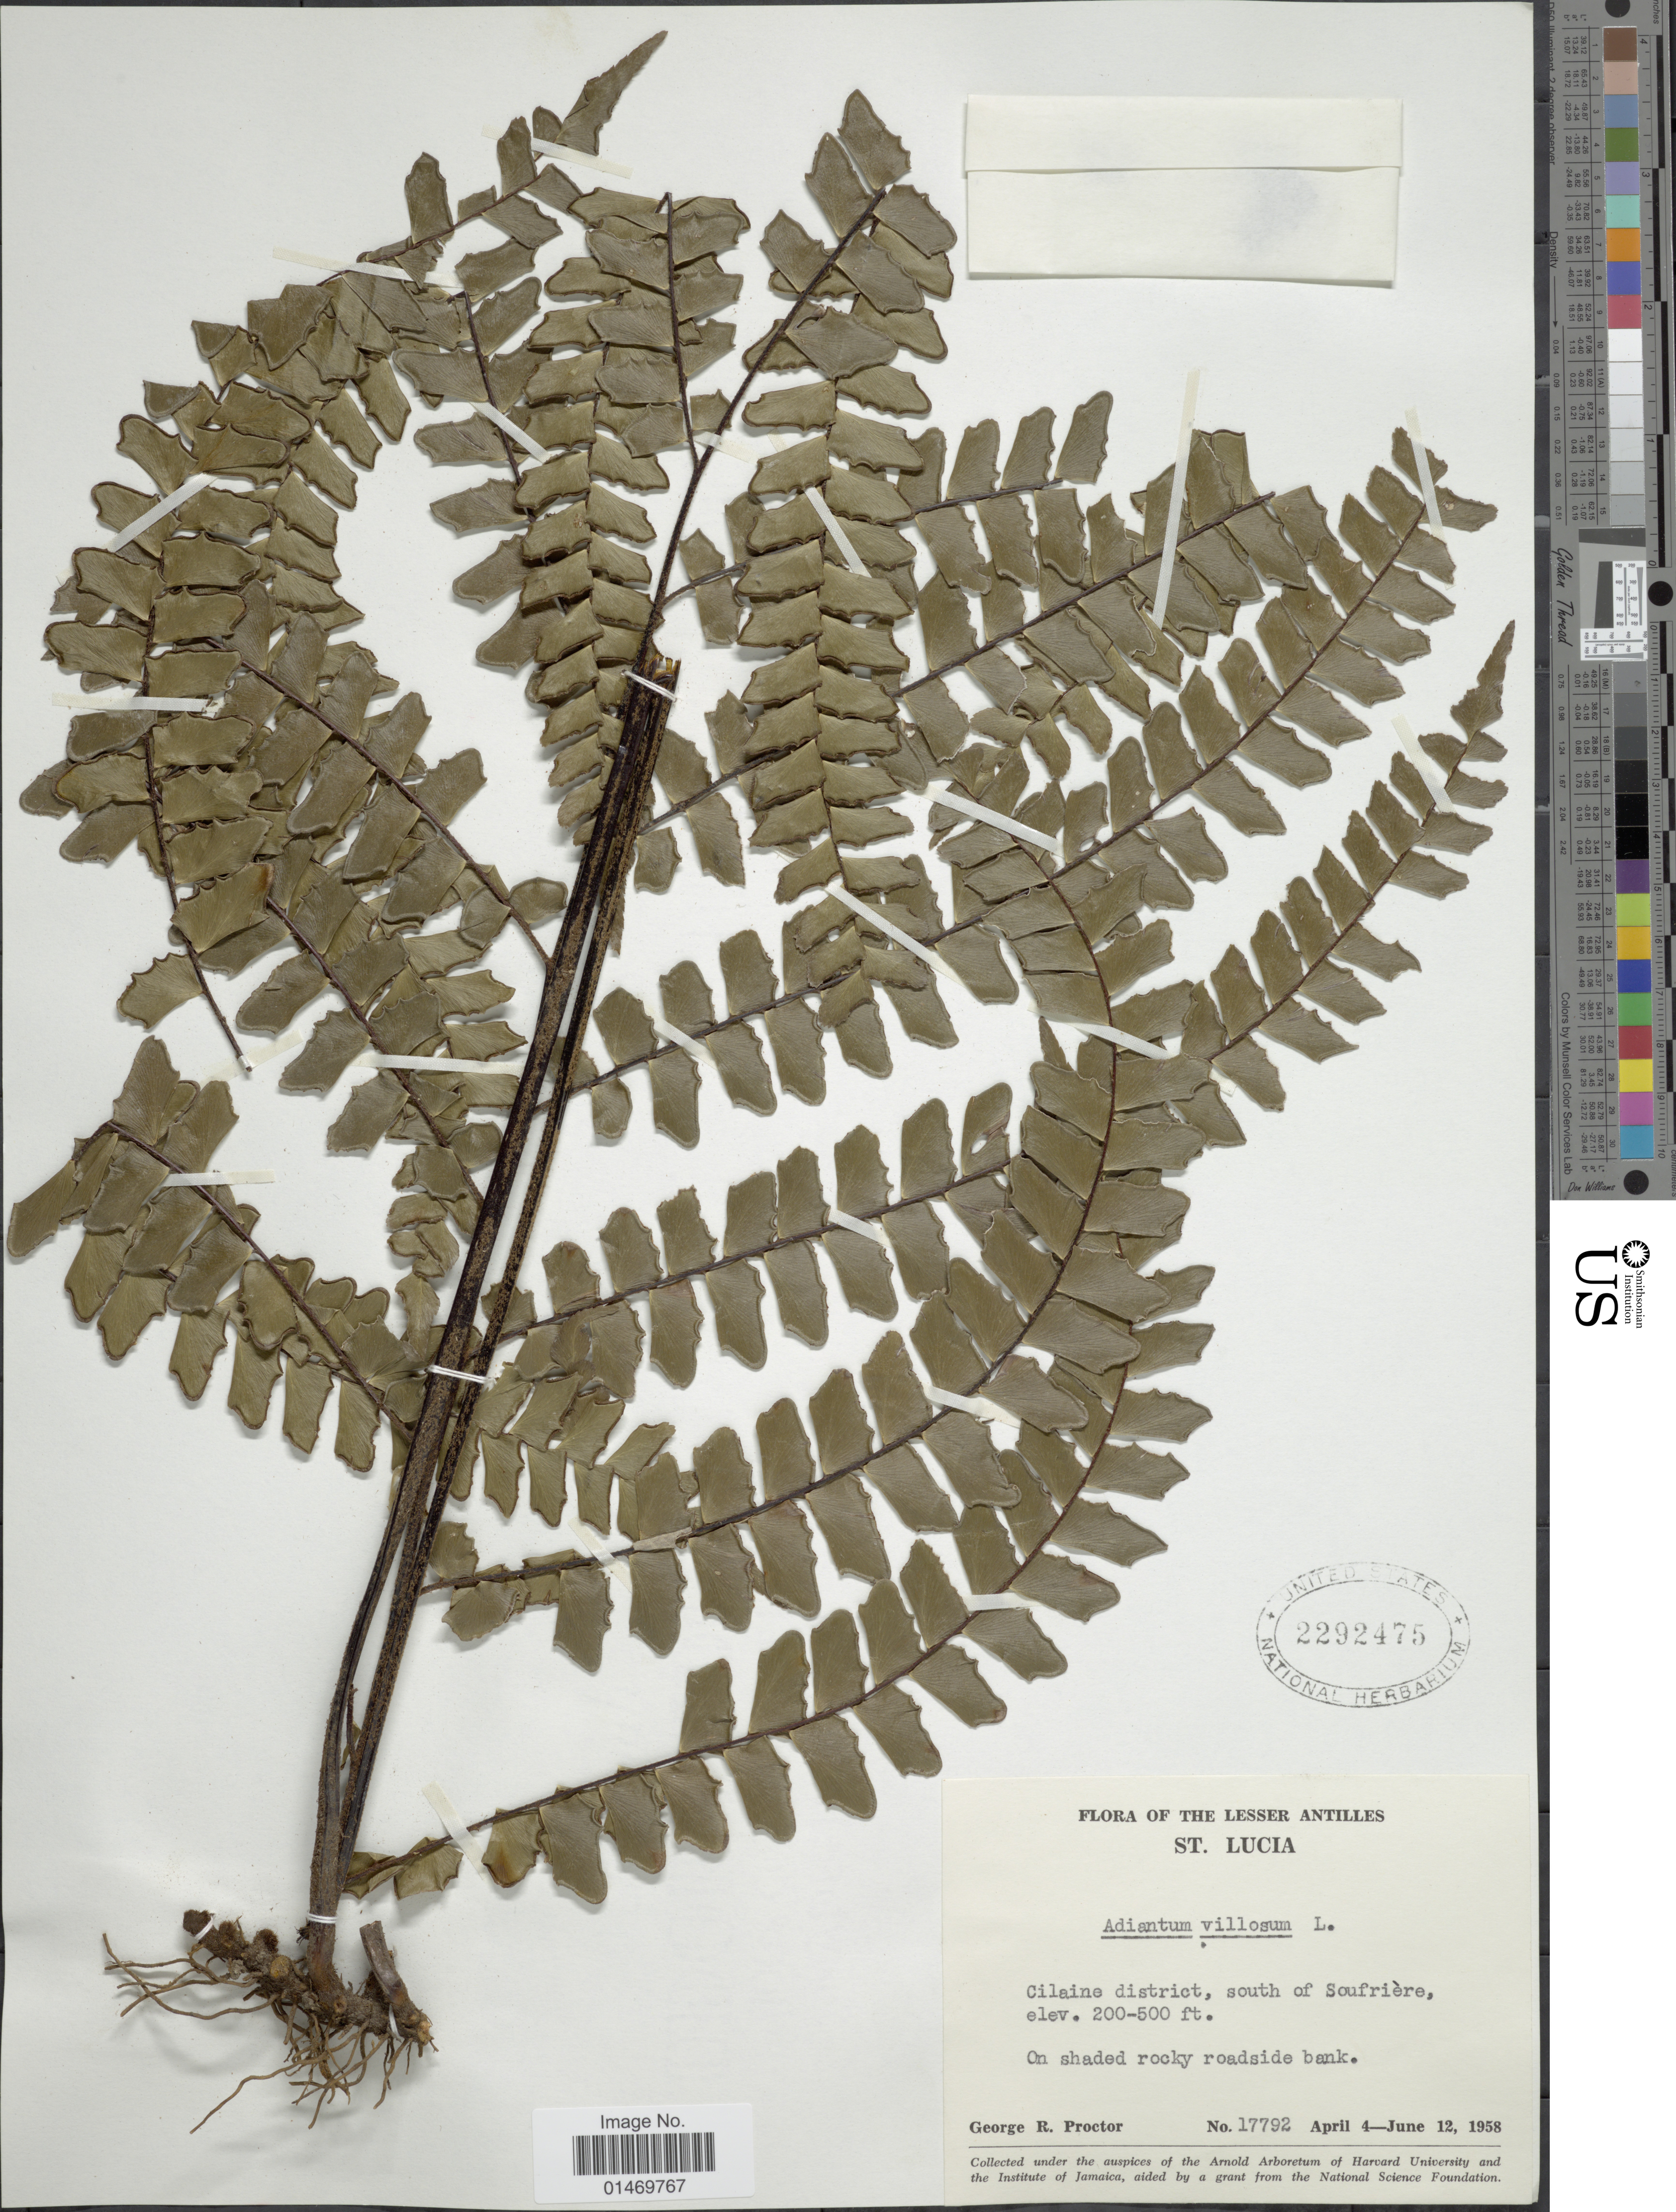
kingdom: Plantae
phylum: Tracheophyta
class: Polypodiopsida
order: Polypodiales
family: Pteridaceae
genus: Adiantum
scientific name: Adiantum villosum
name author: L.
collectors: G. R. Proctor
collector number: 17792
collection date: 1958-04-04/1958-06-12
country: St. Lucia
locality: St. Lucia, The Lesser Antilles, Cilaine district, south of Soufriere.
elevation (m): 61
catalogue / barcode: US 2292475